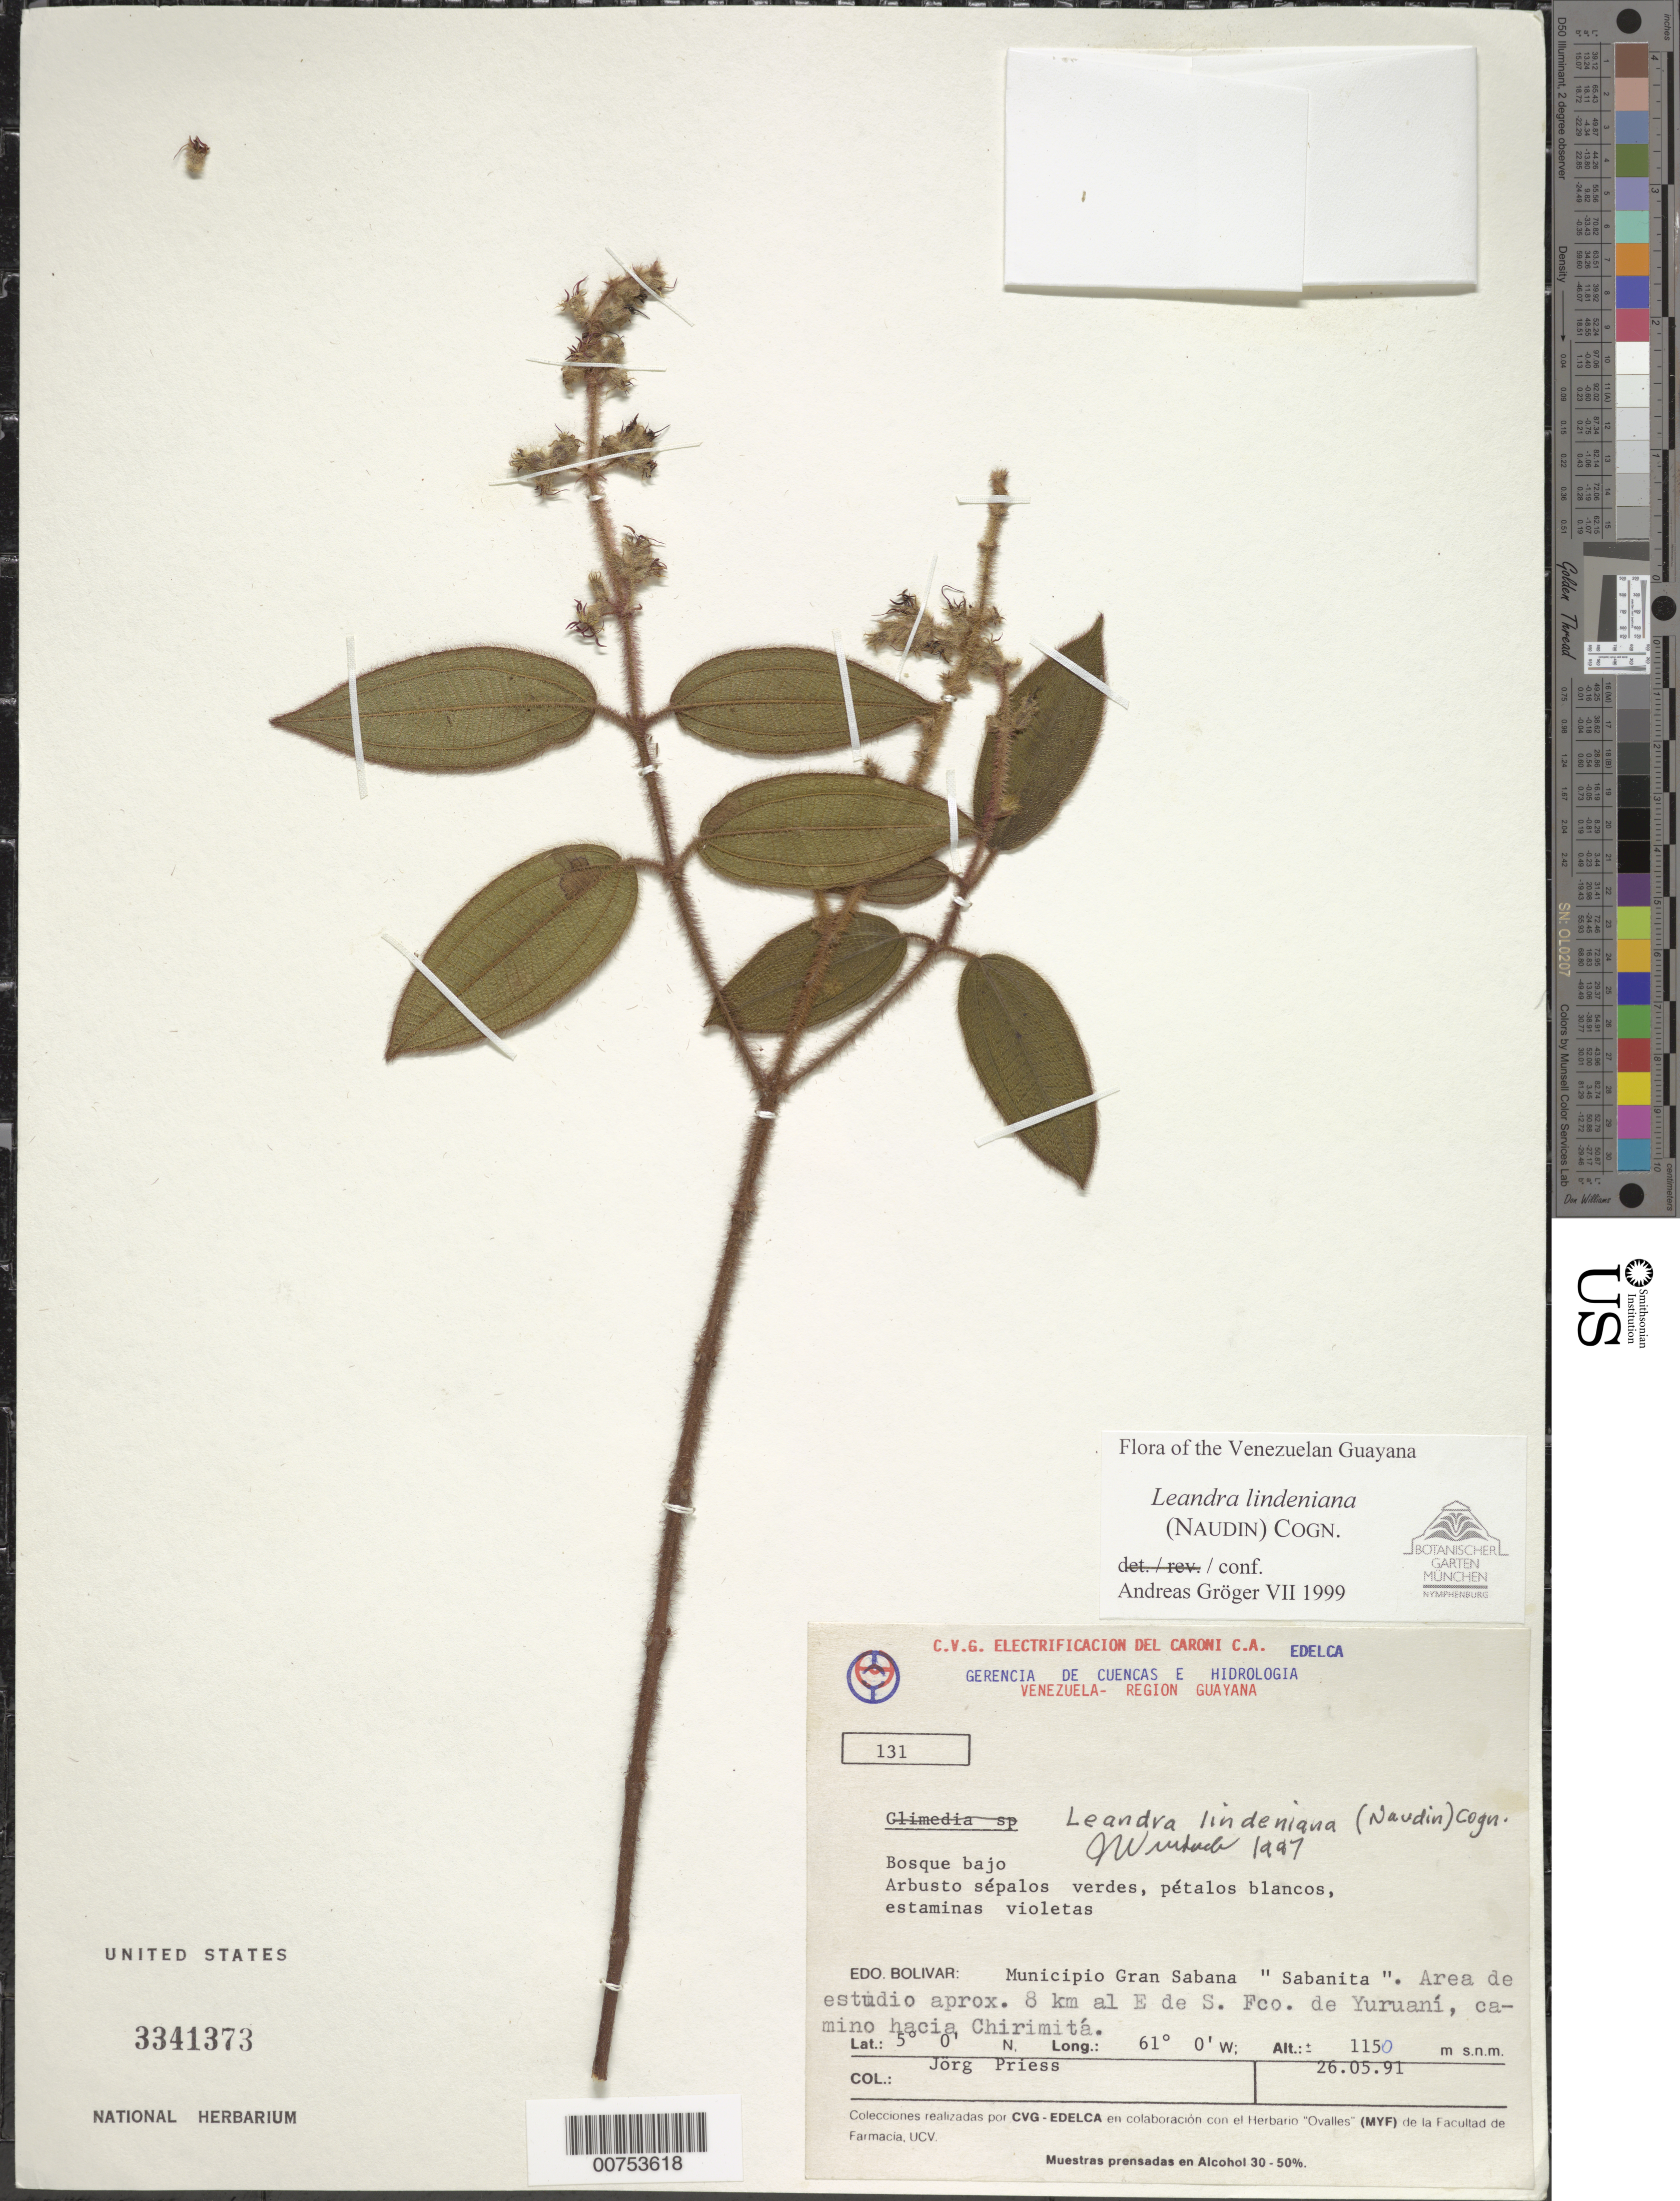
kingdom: Plantae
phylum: Tracheophyta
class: Magnoliopsida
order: Myrtales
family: Melastomataceae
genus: Leandra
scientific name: Leandra lindeniana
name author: (Naudin) Cogn.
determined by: Gröger, A.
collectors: J. Priess & O. Huber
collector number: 131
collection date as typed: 26-May-91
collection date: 1991-05-26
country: Venezuela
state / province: Bolívar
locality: Mun. Gran Sabana, 8 km E of S. Fco. De Yuruani, camino hacia Chirimita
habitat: Dry forest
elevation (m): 1150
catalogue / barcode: US 3341373